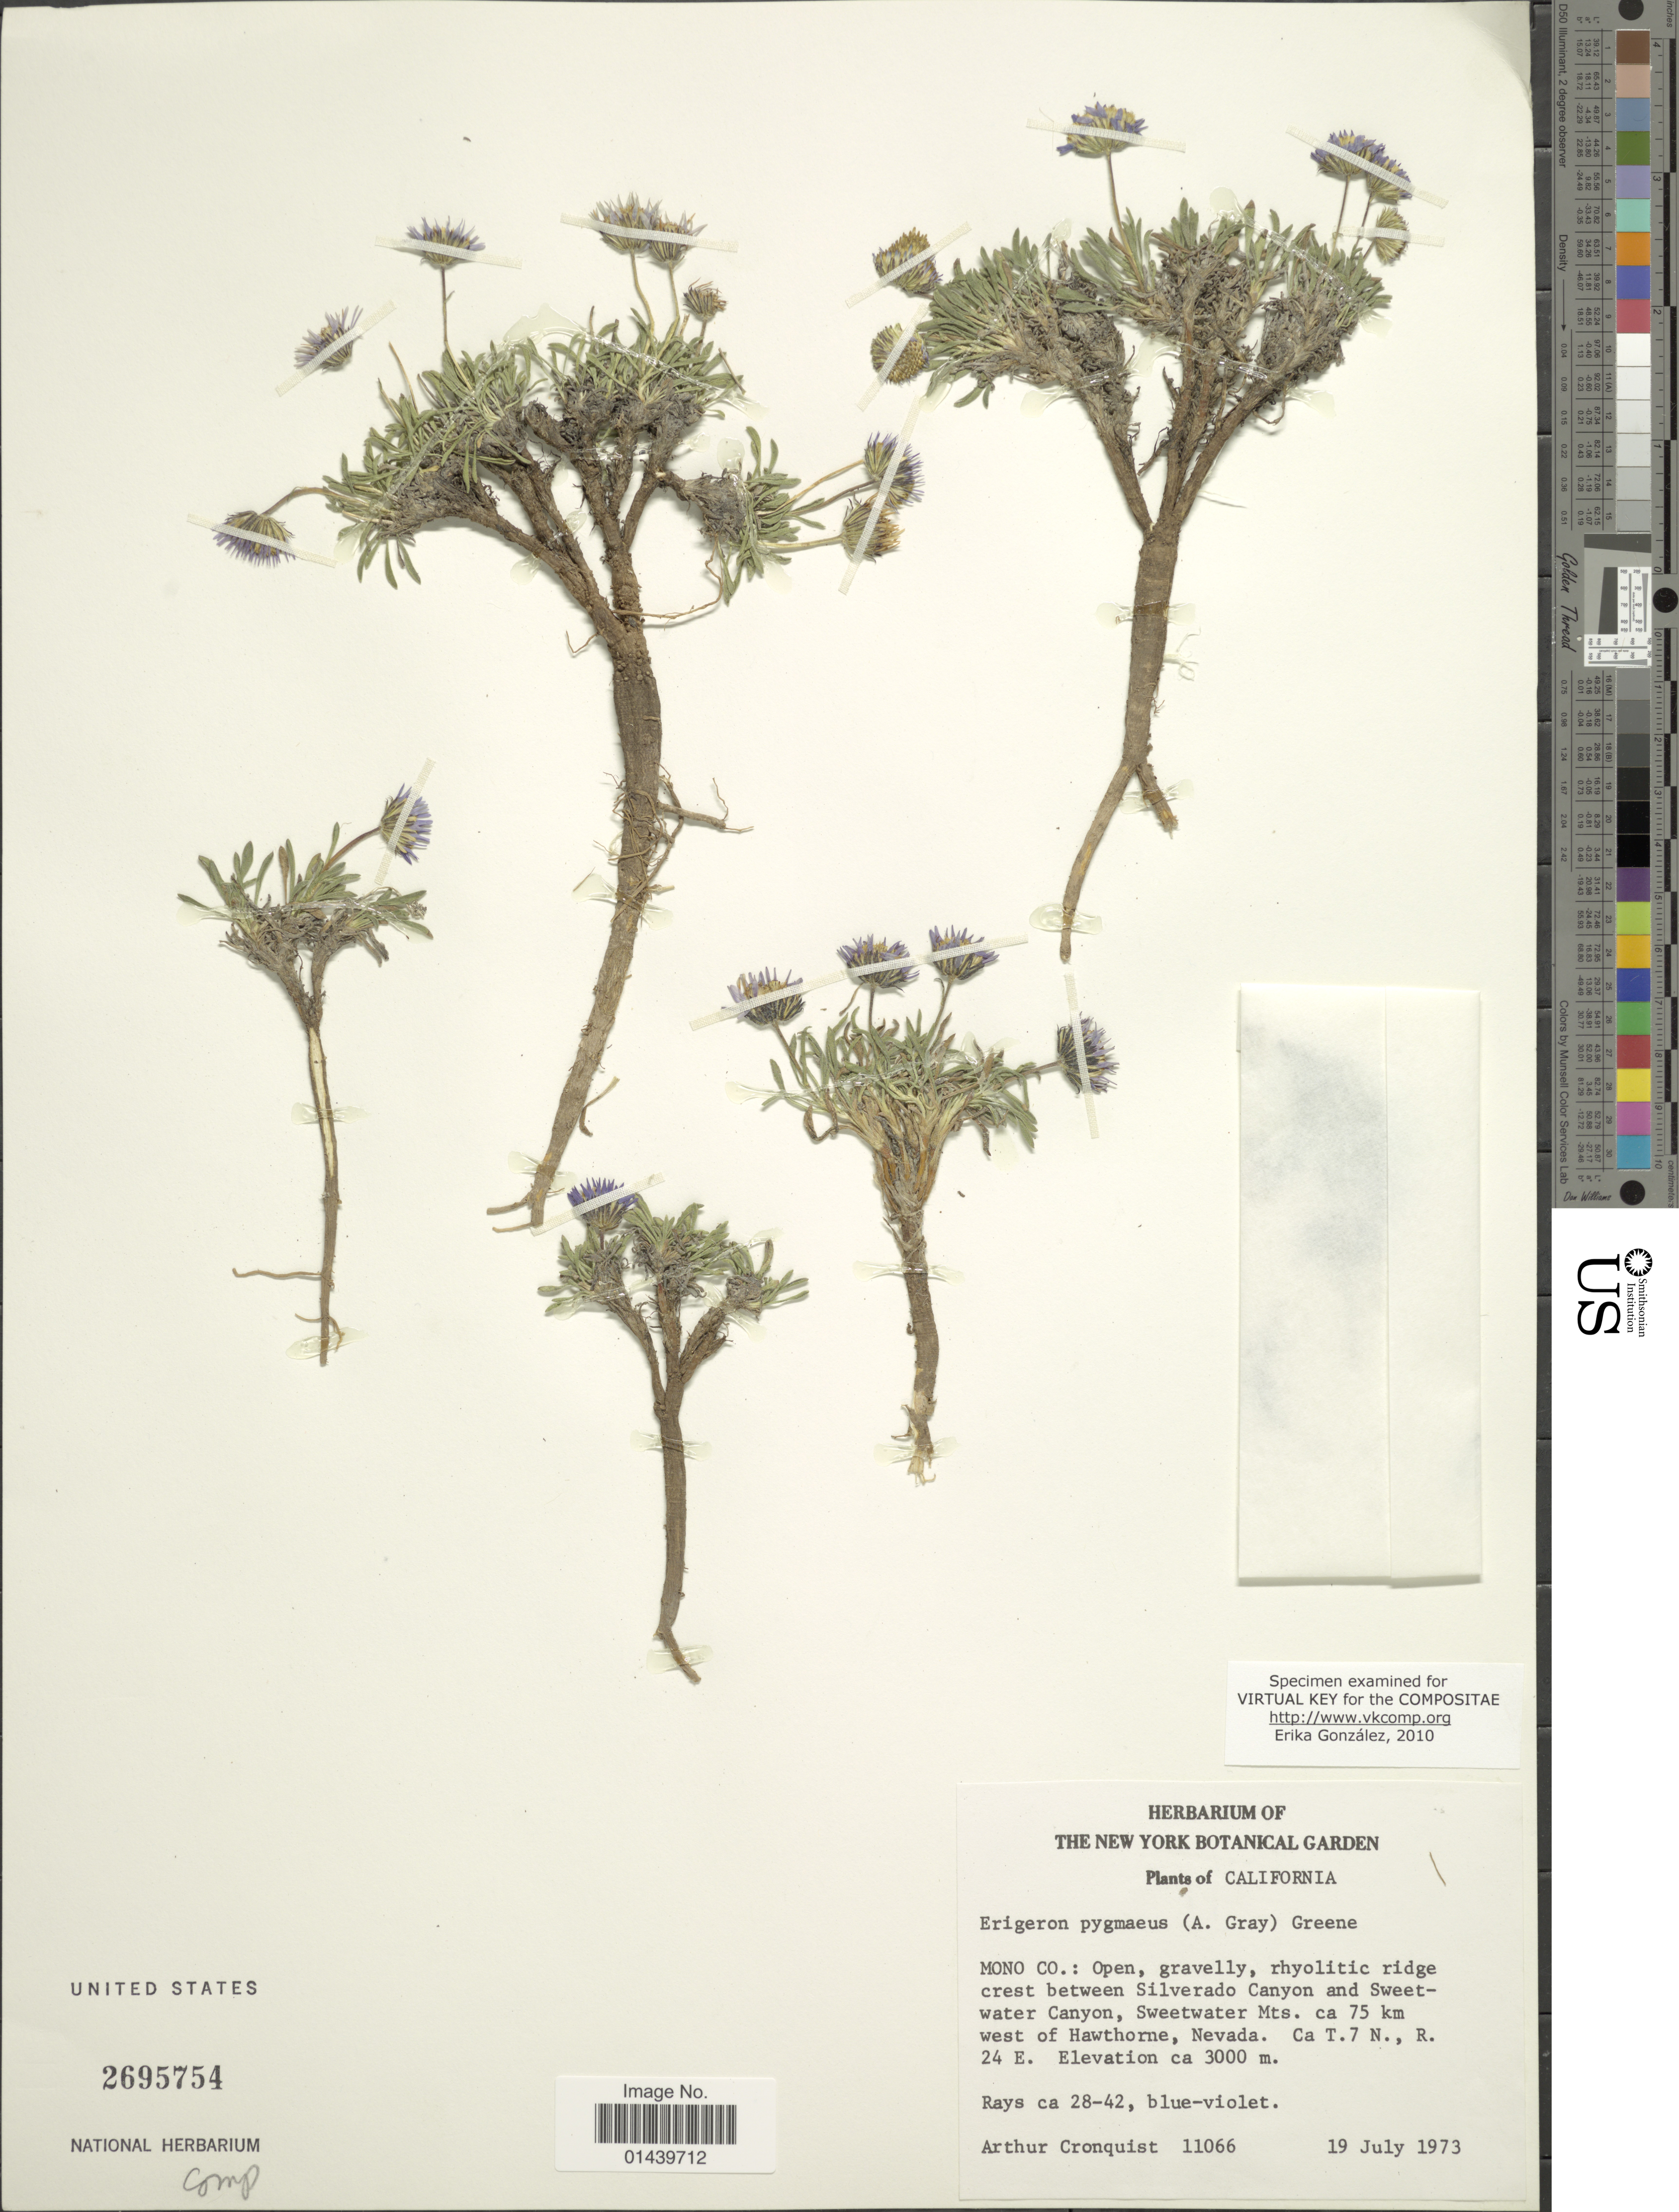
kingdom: Plantae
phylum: Tracheophyta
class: Magnoliopsida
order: Asterales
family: Asteraceae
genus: Erigeron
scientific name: Erigeron pygmaeus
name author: (A. Gray) Greene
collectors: A. J. Cronquist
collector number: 11066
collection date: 1973-07-19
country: United States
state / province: California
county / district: Mono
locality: Mono Co.: open, gravelly, rhyolitic ridge crest between Silverado Canyon and Sweetwater Canyon, Sweetwater Mts. ca 75 km west of Hawthorne, Nevada. Ca T.7 N., R. 24 E.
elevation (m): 3000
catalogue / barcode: US 2695754